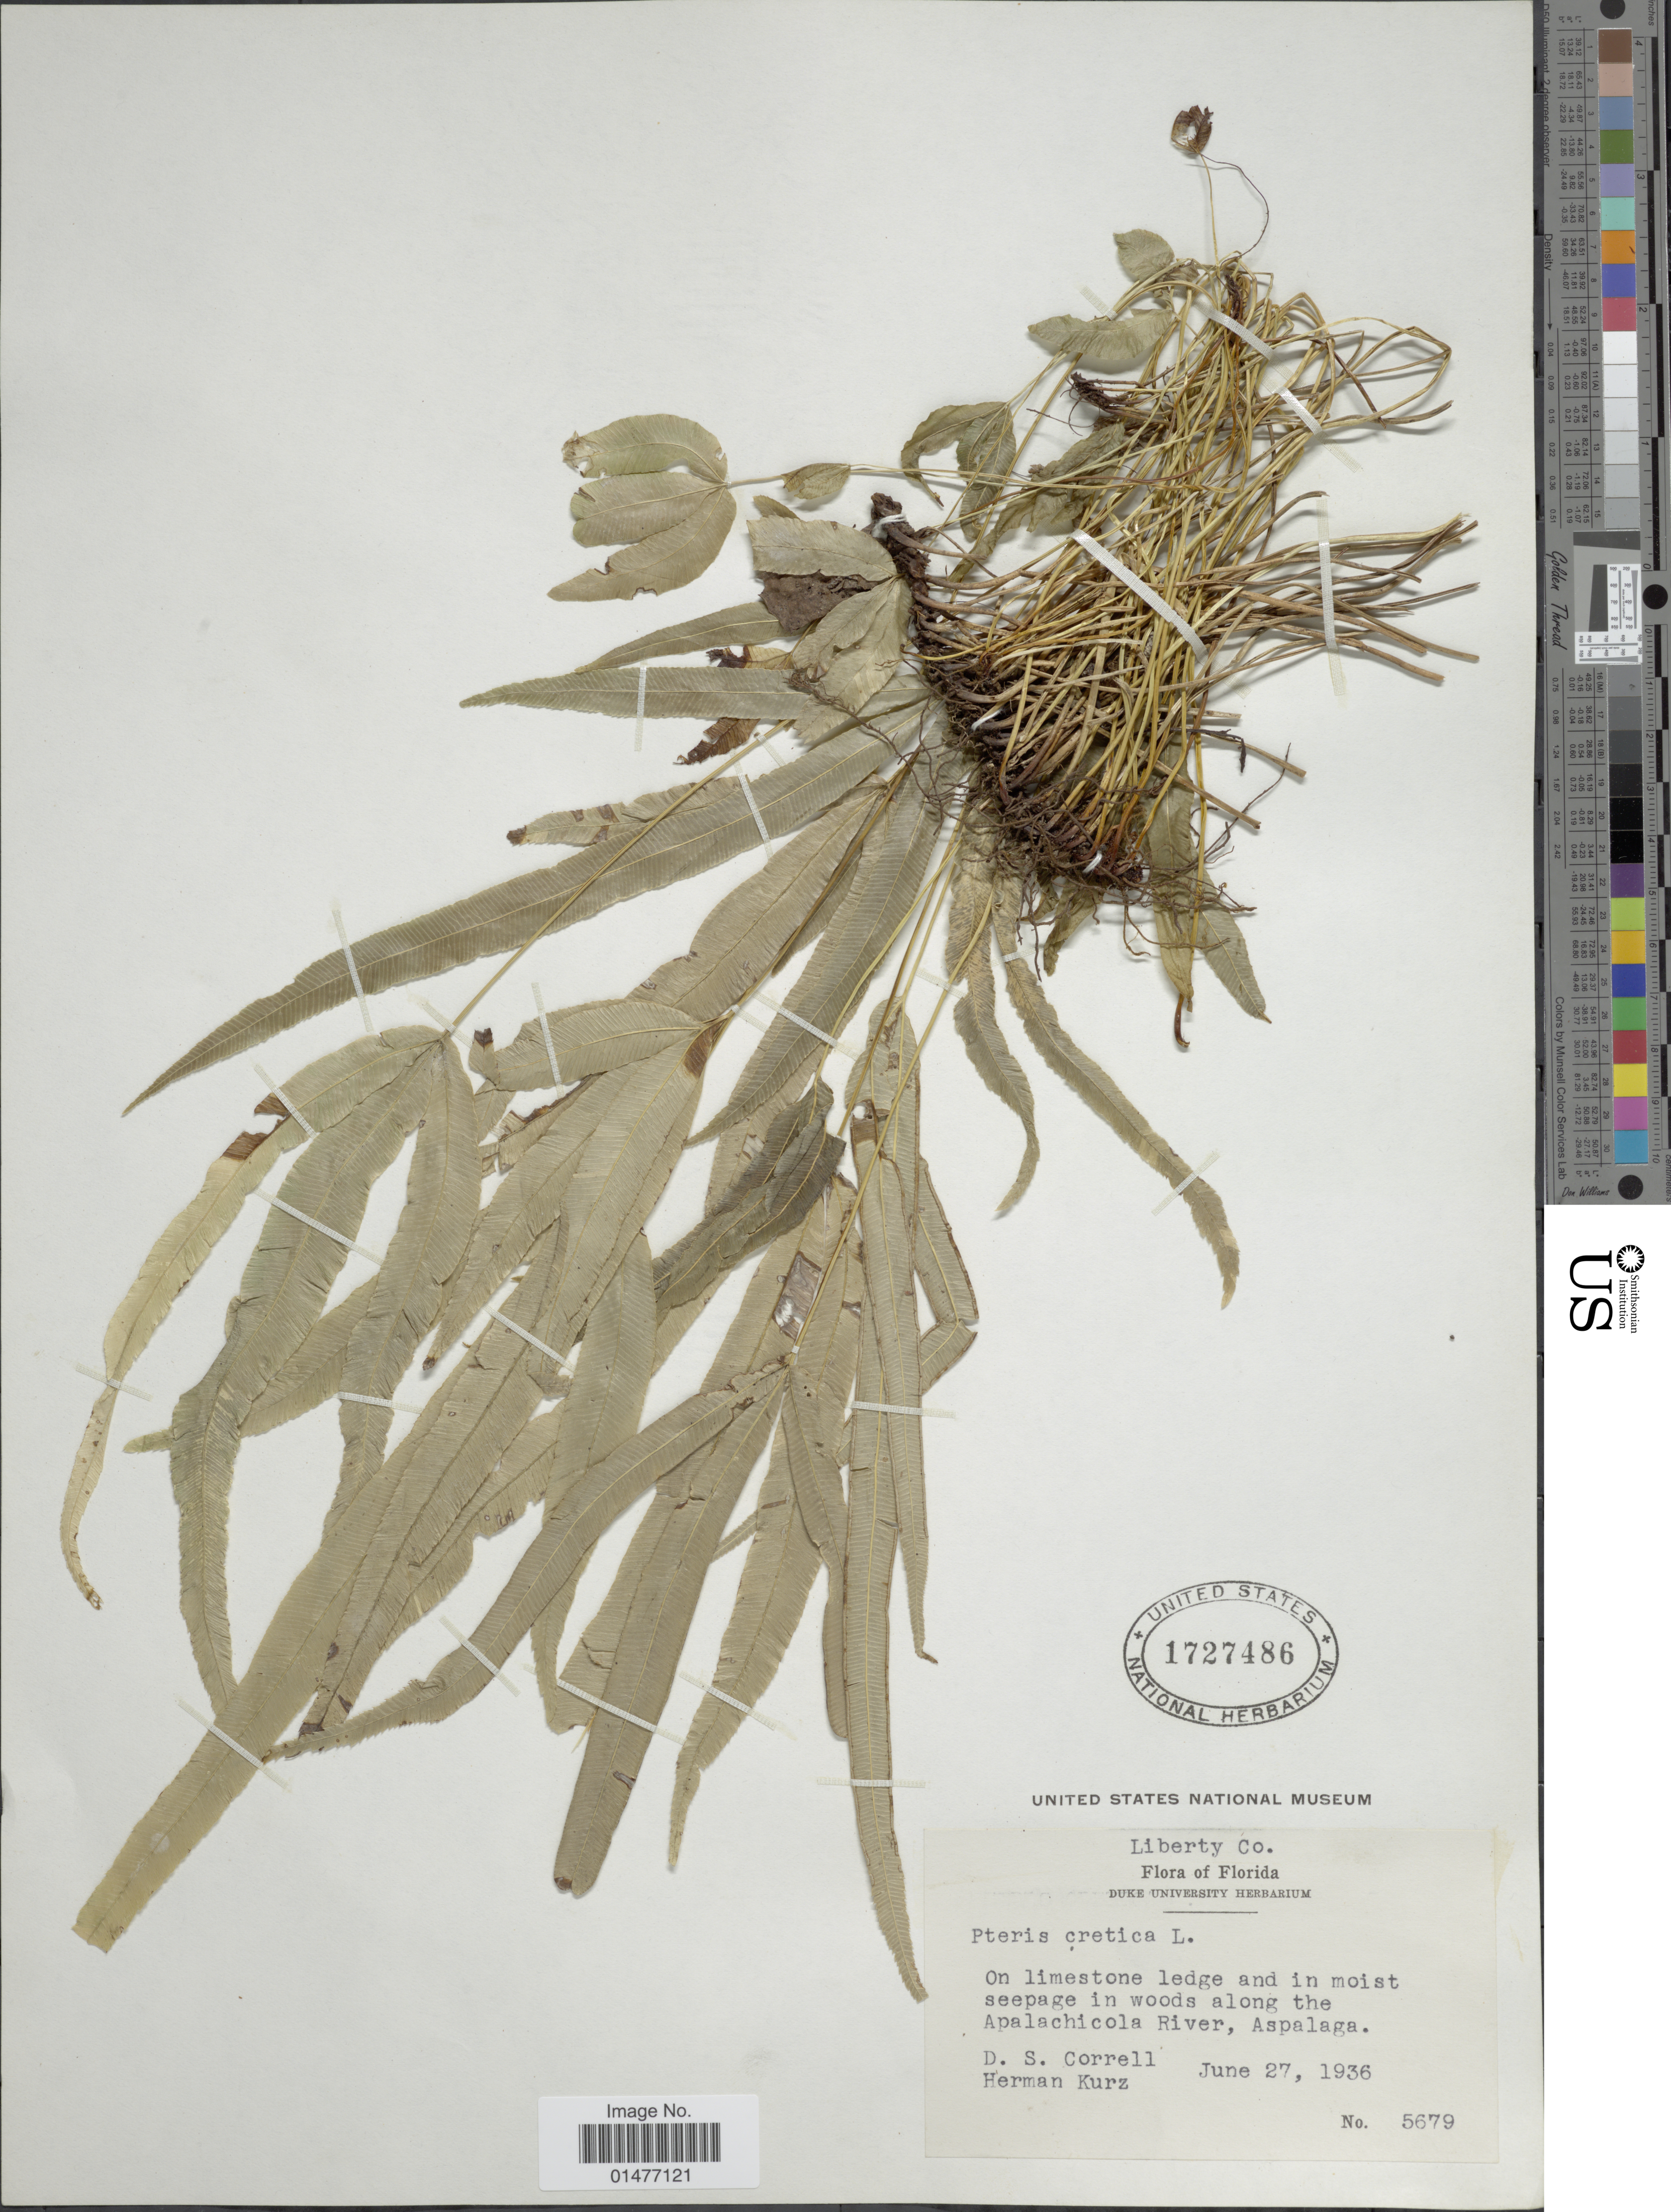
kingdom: Plantae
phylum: Tracheophyta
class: Polypodiopsida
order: Polypodiales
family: Pteridaceae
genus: Pteris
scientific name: Pteris cretica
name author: L.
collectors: D. S. Correll & H. Kurz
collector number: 5679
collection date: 1936-06-27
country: United States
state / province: Florida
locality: Flora of Florida, On limestone ledge in moist seepage in woods along the Apalachicola River, Aspalaga.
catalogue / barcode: US 1727486